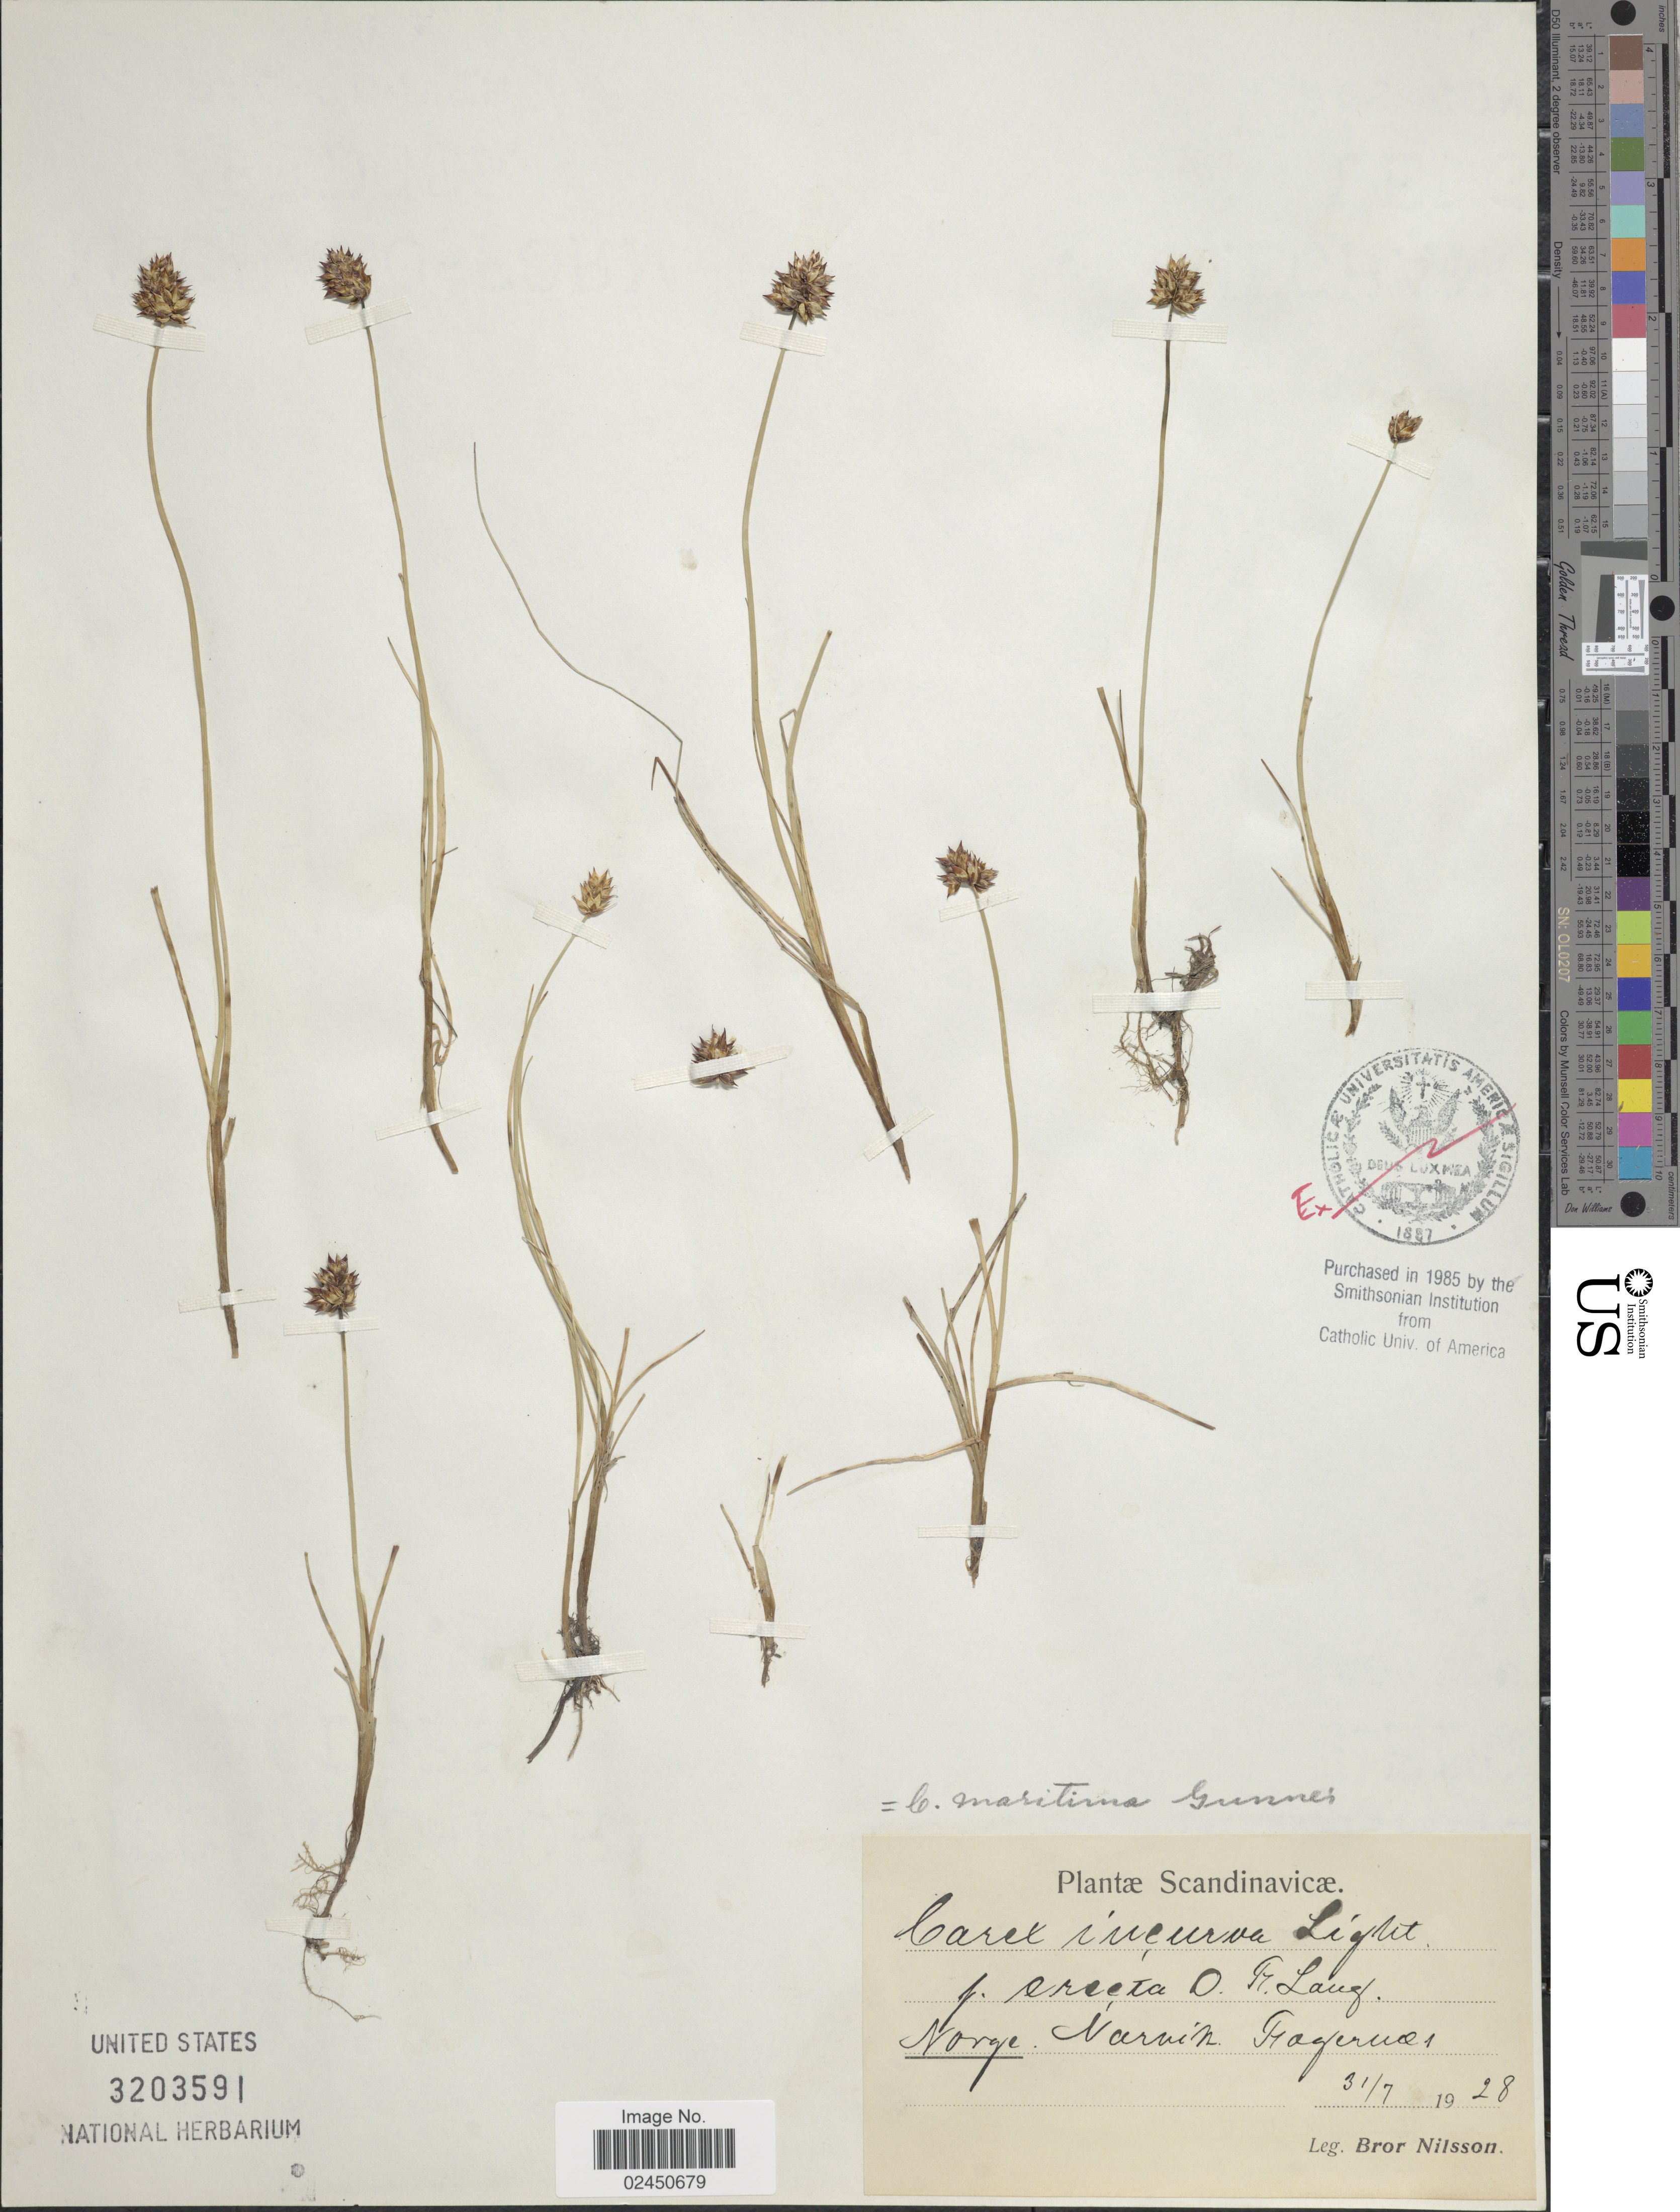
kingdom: Plantae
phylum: Tracheophyta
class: Liliopsida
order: Poales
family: Cyperaceae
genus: Carex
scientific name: Carex maritima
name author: Gunnerus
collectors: B. Nilsson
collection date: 1928-07-31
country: Norway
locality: Scandinavicae, Norge, Narvik, Fagernes.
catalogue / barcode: US 3203591